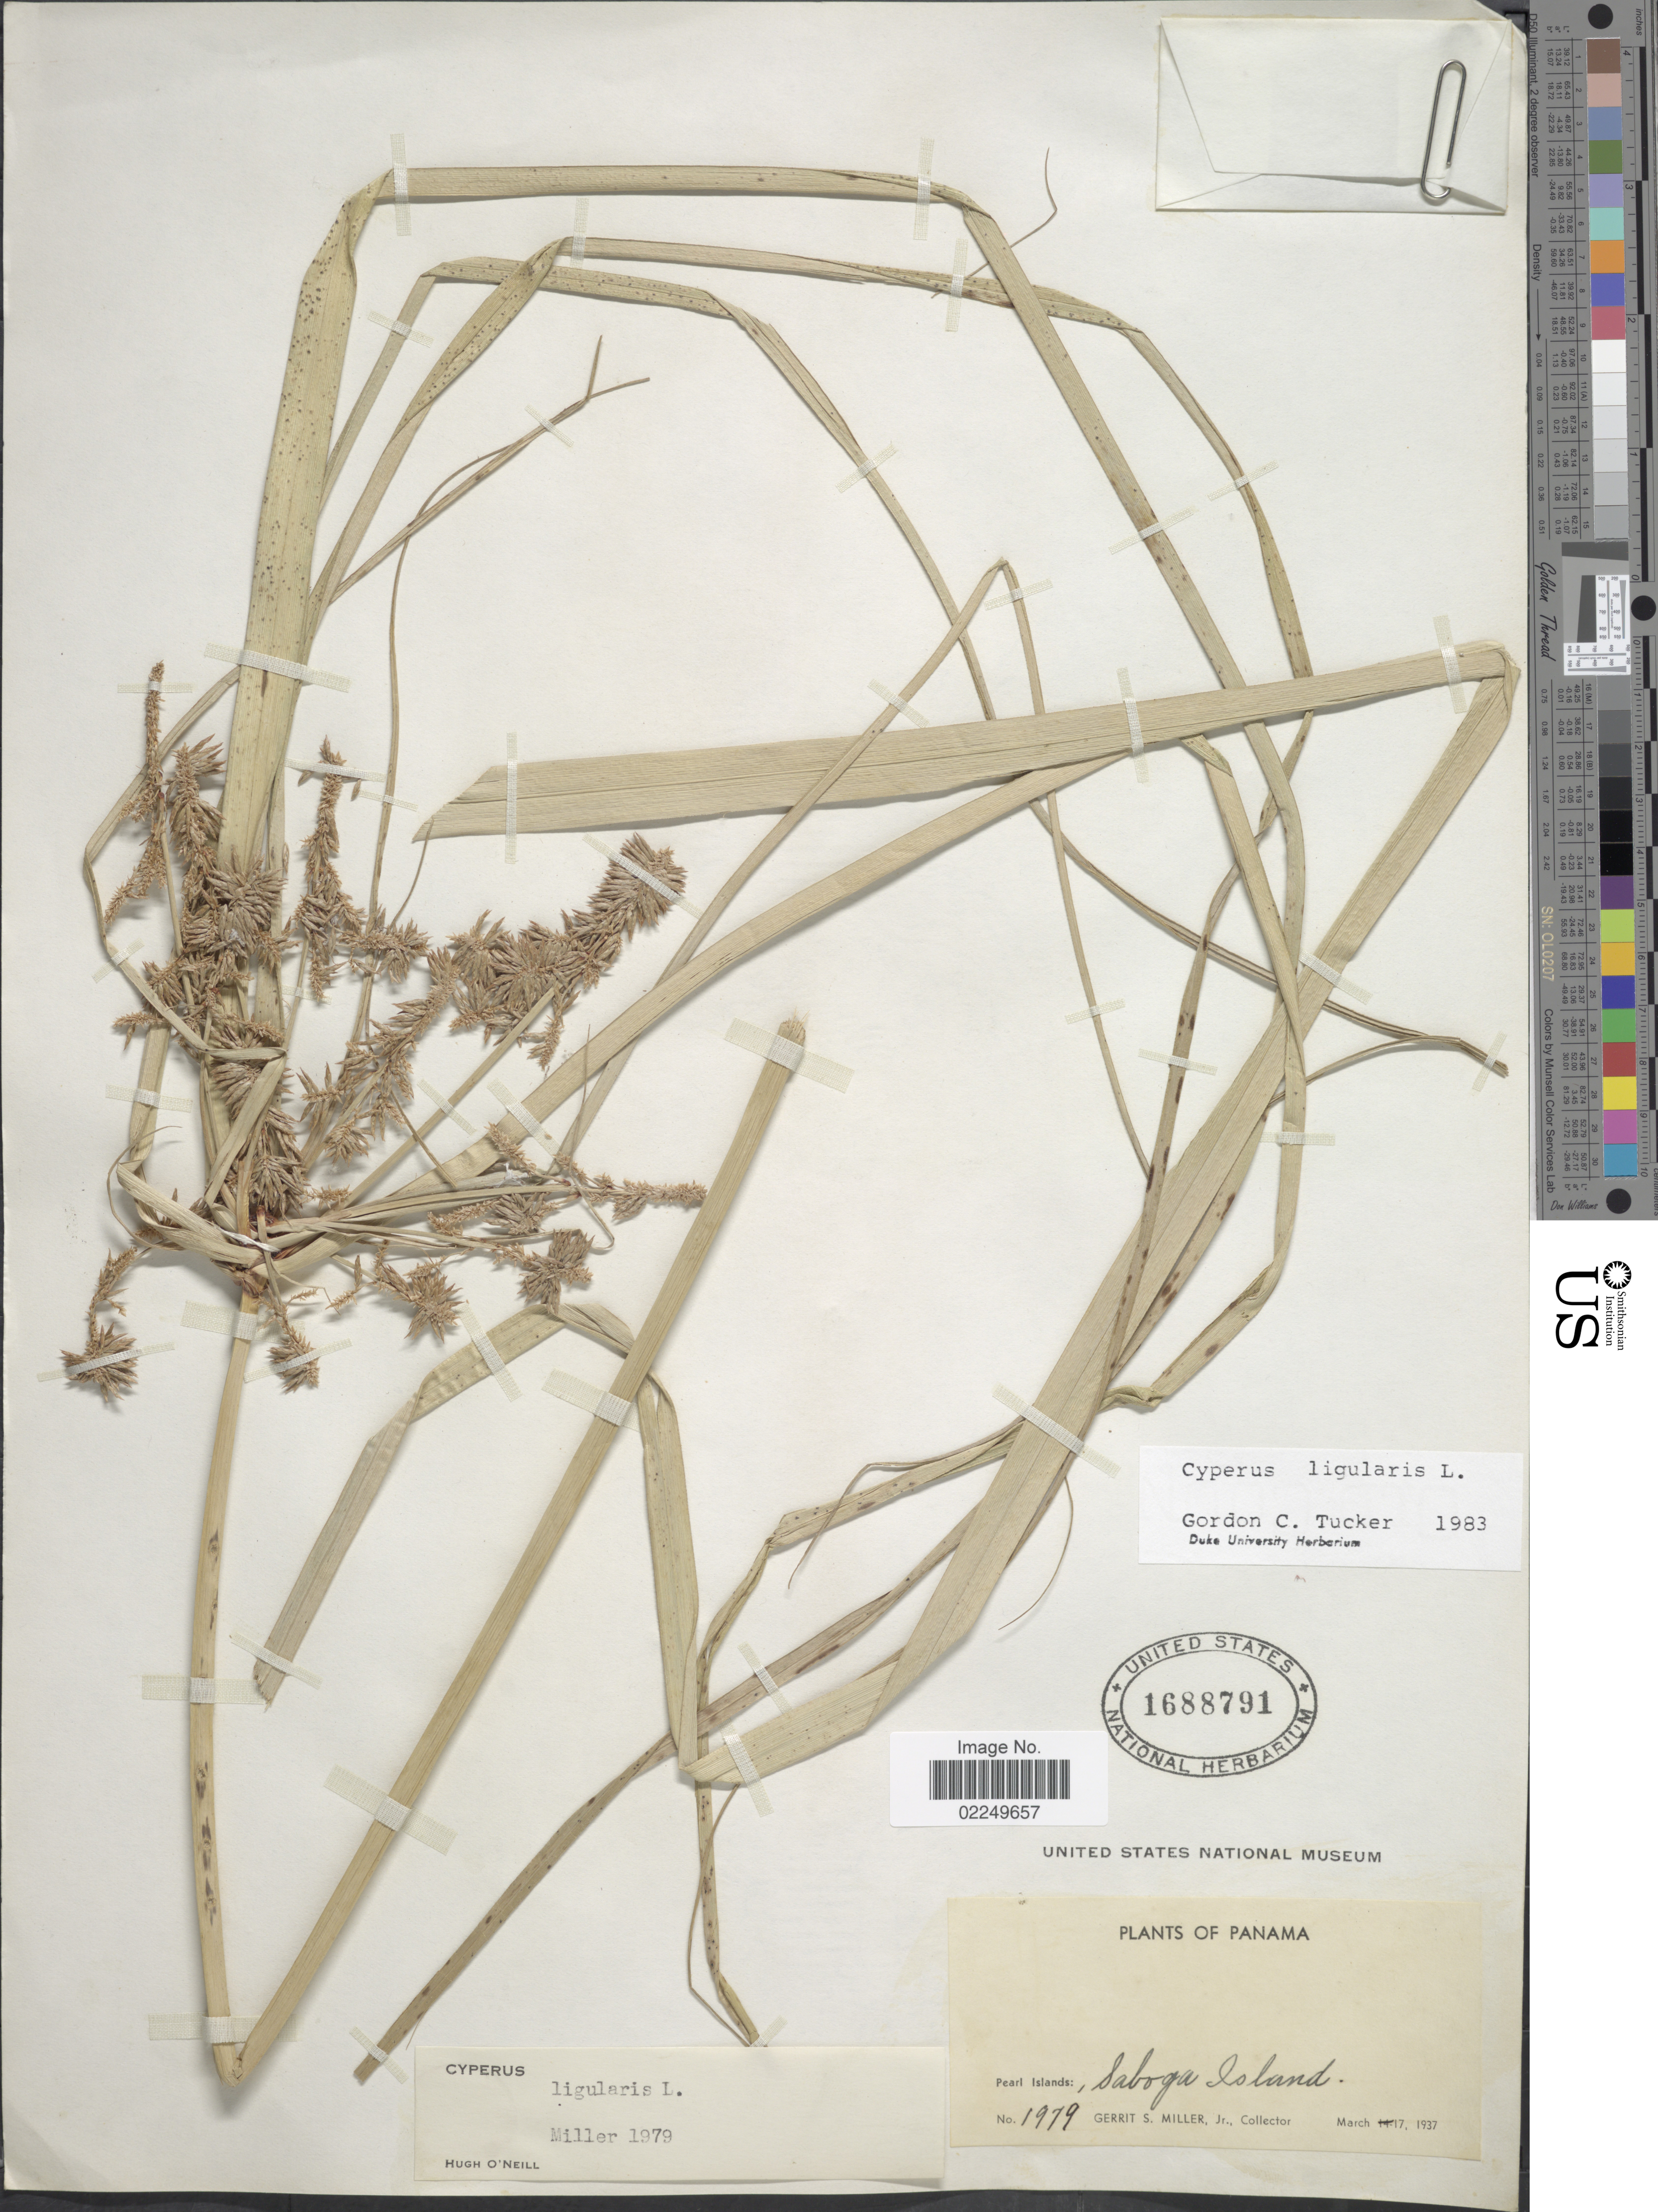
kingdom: Plantae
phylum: Tracheophyta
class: Liliopsida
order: Poales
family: Cyperaceae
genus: Cyperus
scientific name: Cyperus ligularis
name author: L.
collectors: G. S. Miller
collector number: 1979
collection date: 1937-03-17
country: Panama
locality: Pearl Islands: Saboga Island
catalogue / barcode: US 1688791